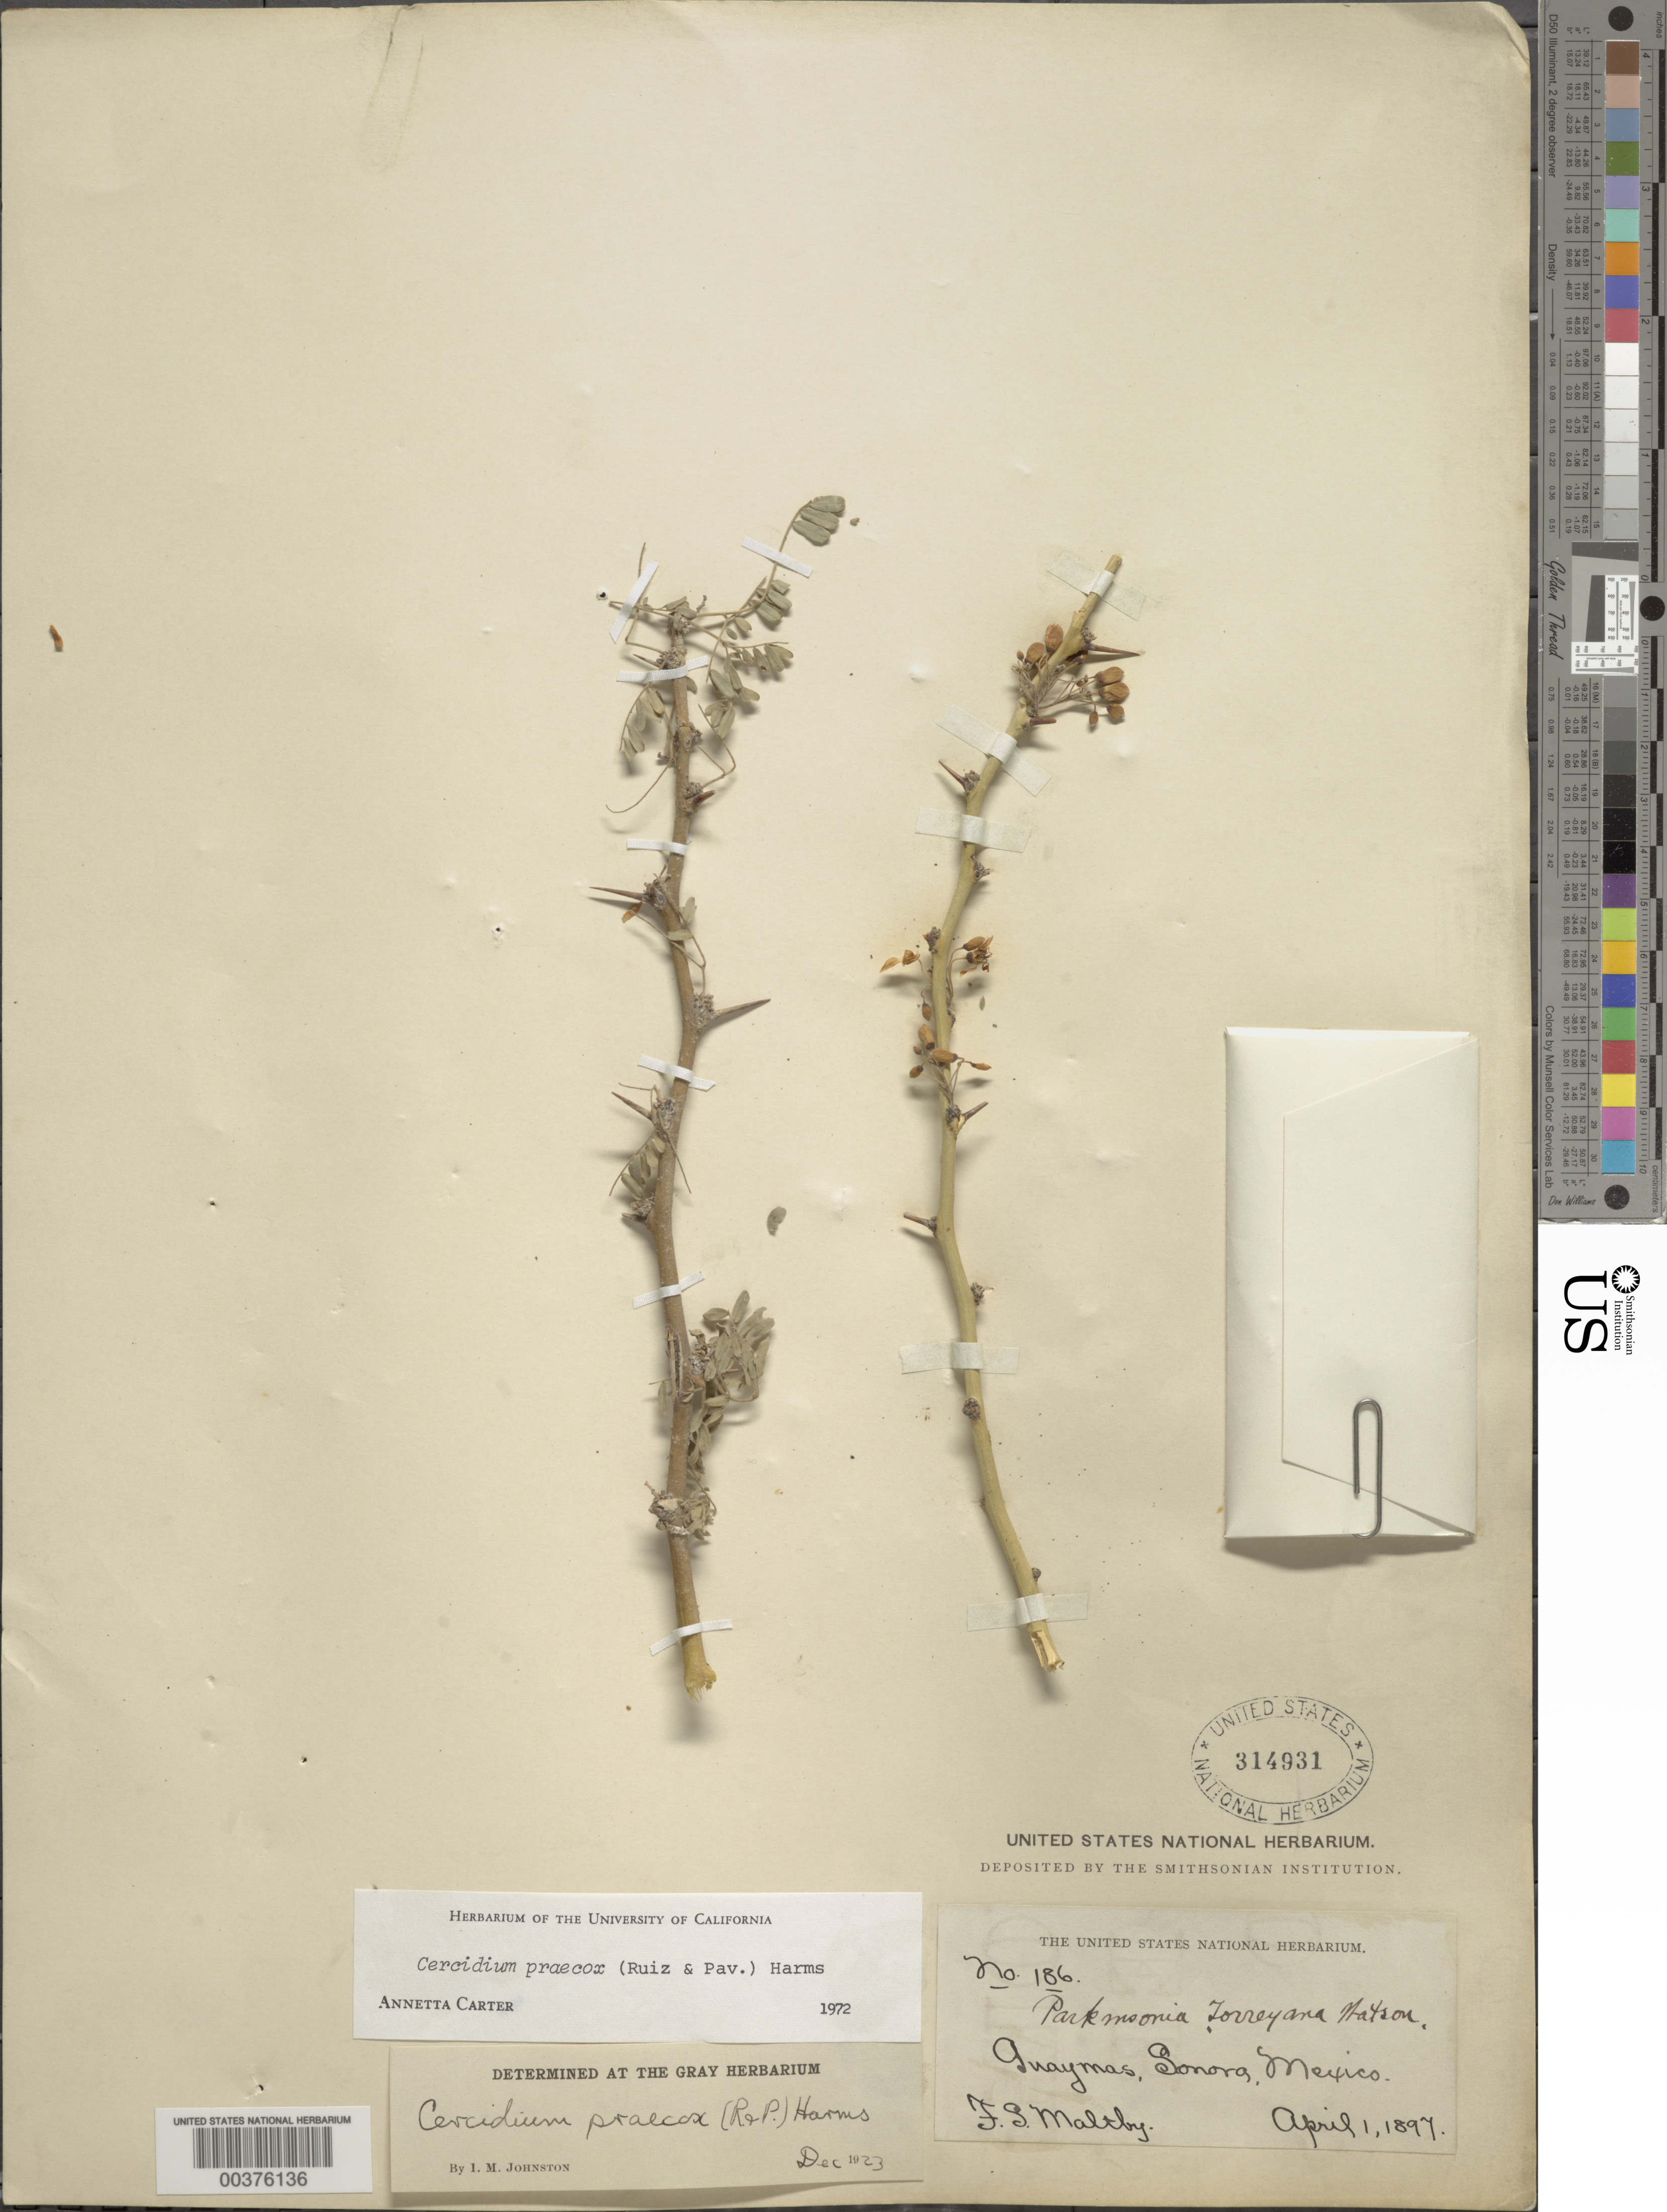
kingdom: Plantae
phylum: Tracheophyta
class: Magnoliopsida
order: Fabales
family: Fabaceae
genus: Parkinsonia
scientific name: Parkinsonia praecox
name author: (Ruiz & Pav.) J.E. Hawkins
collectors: T. S. Maltby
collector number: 186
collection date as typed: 01 Apr 1897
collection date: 1897-04-01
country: Mexico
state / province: Sonora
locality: Guaymas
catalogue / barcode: US 314931